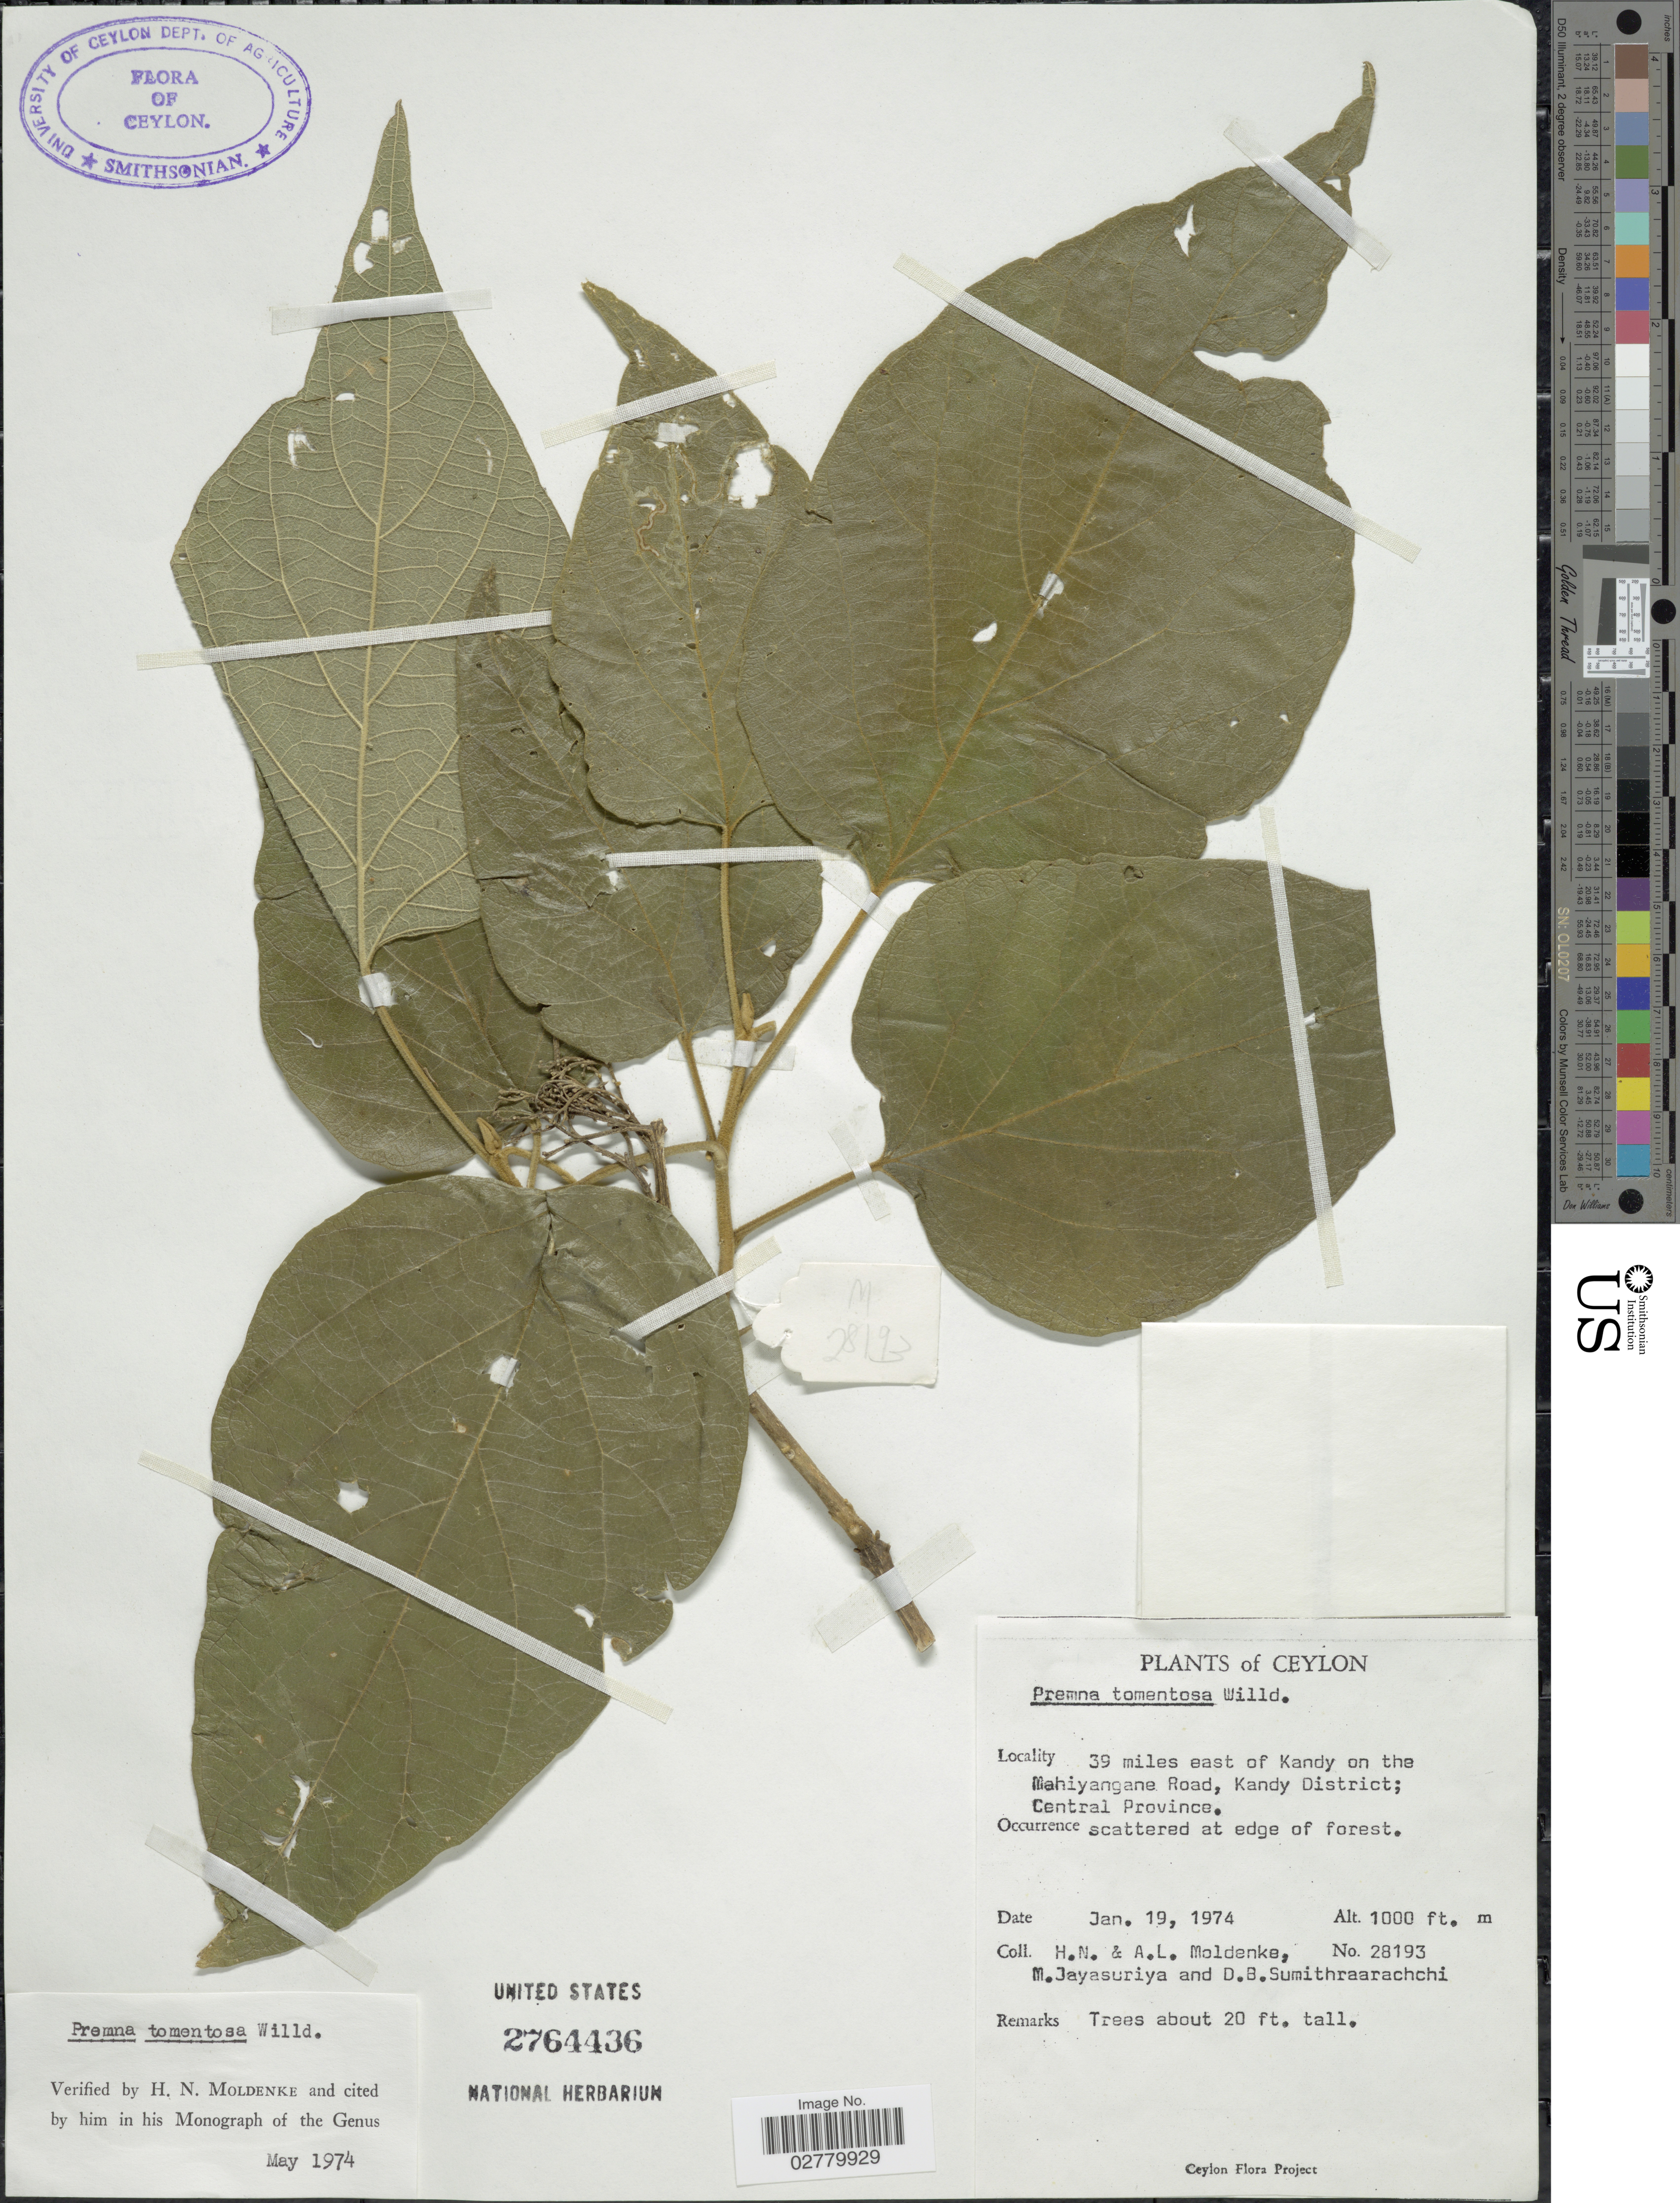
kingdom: Plantae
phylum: Tracheophyta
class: Magnoliopsida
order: Lamiales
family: Lamiaceae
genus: Premna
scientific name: Premna tomentosa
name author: Willd.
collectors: H. N. Moldenke, A. L. Moldenke, M. Jayasuriya & D. B. Sumithraarachchi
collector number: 28193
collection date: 1974-01-19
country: Sri Lanka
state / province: Central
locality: Ceylon. 39 miles east of Kandy on the Mahiyangane Road, Kandy District.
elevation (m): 305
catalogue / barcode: US 2764436